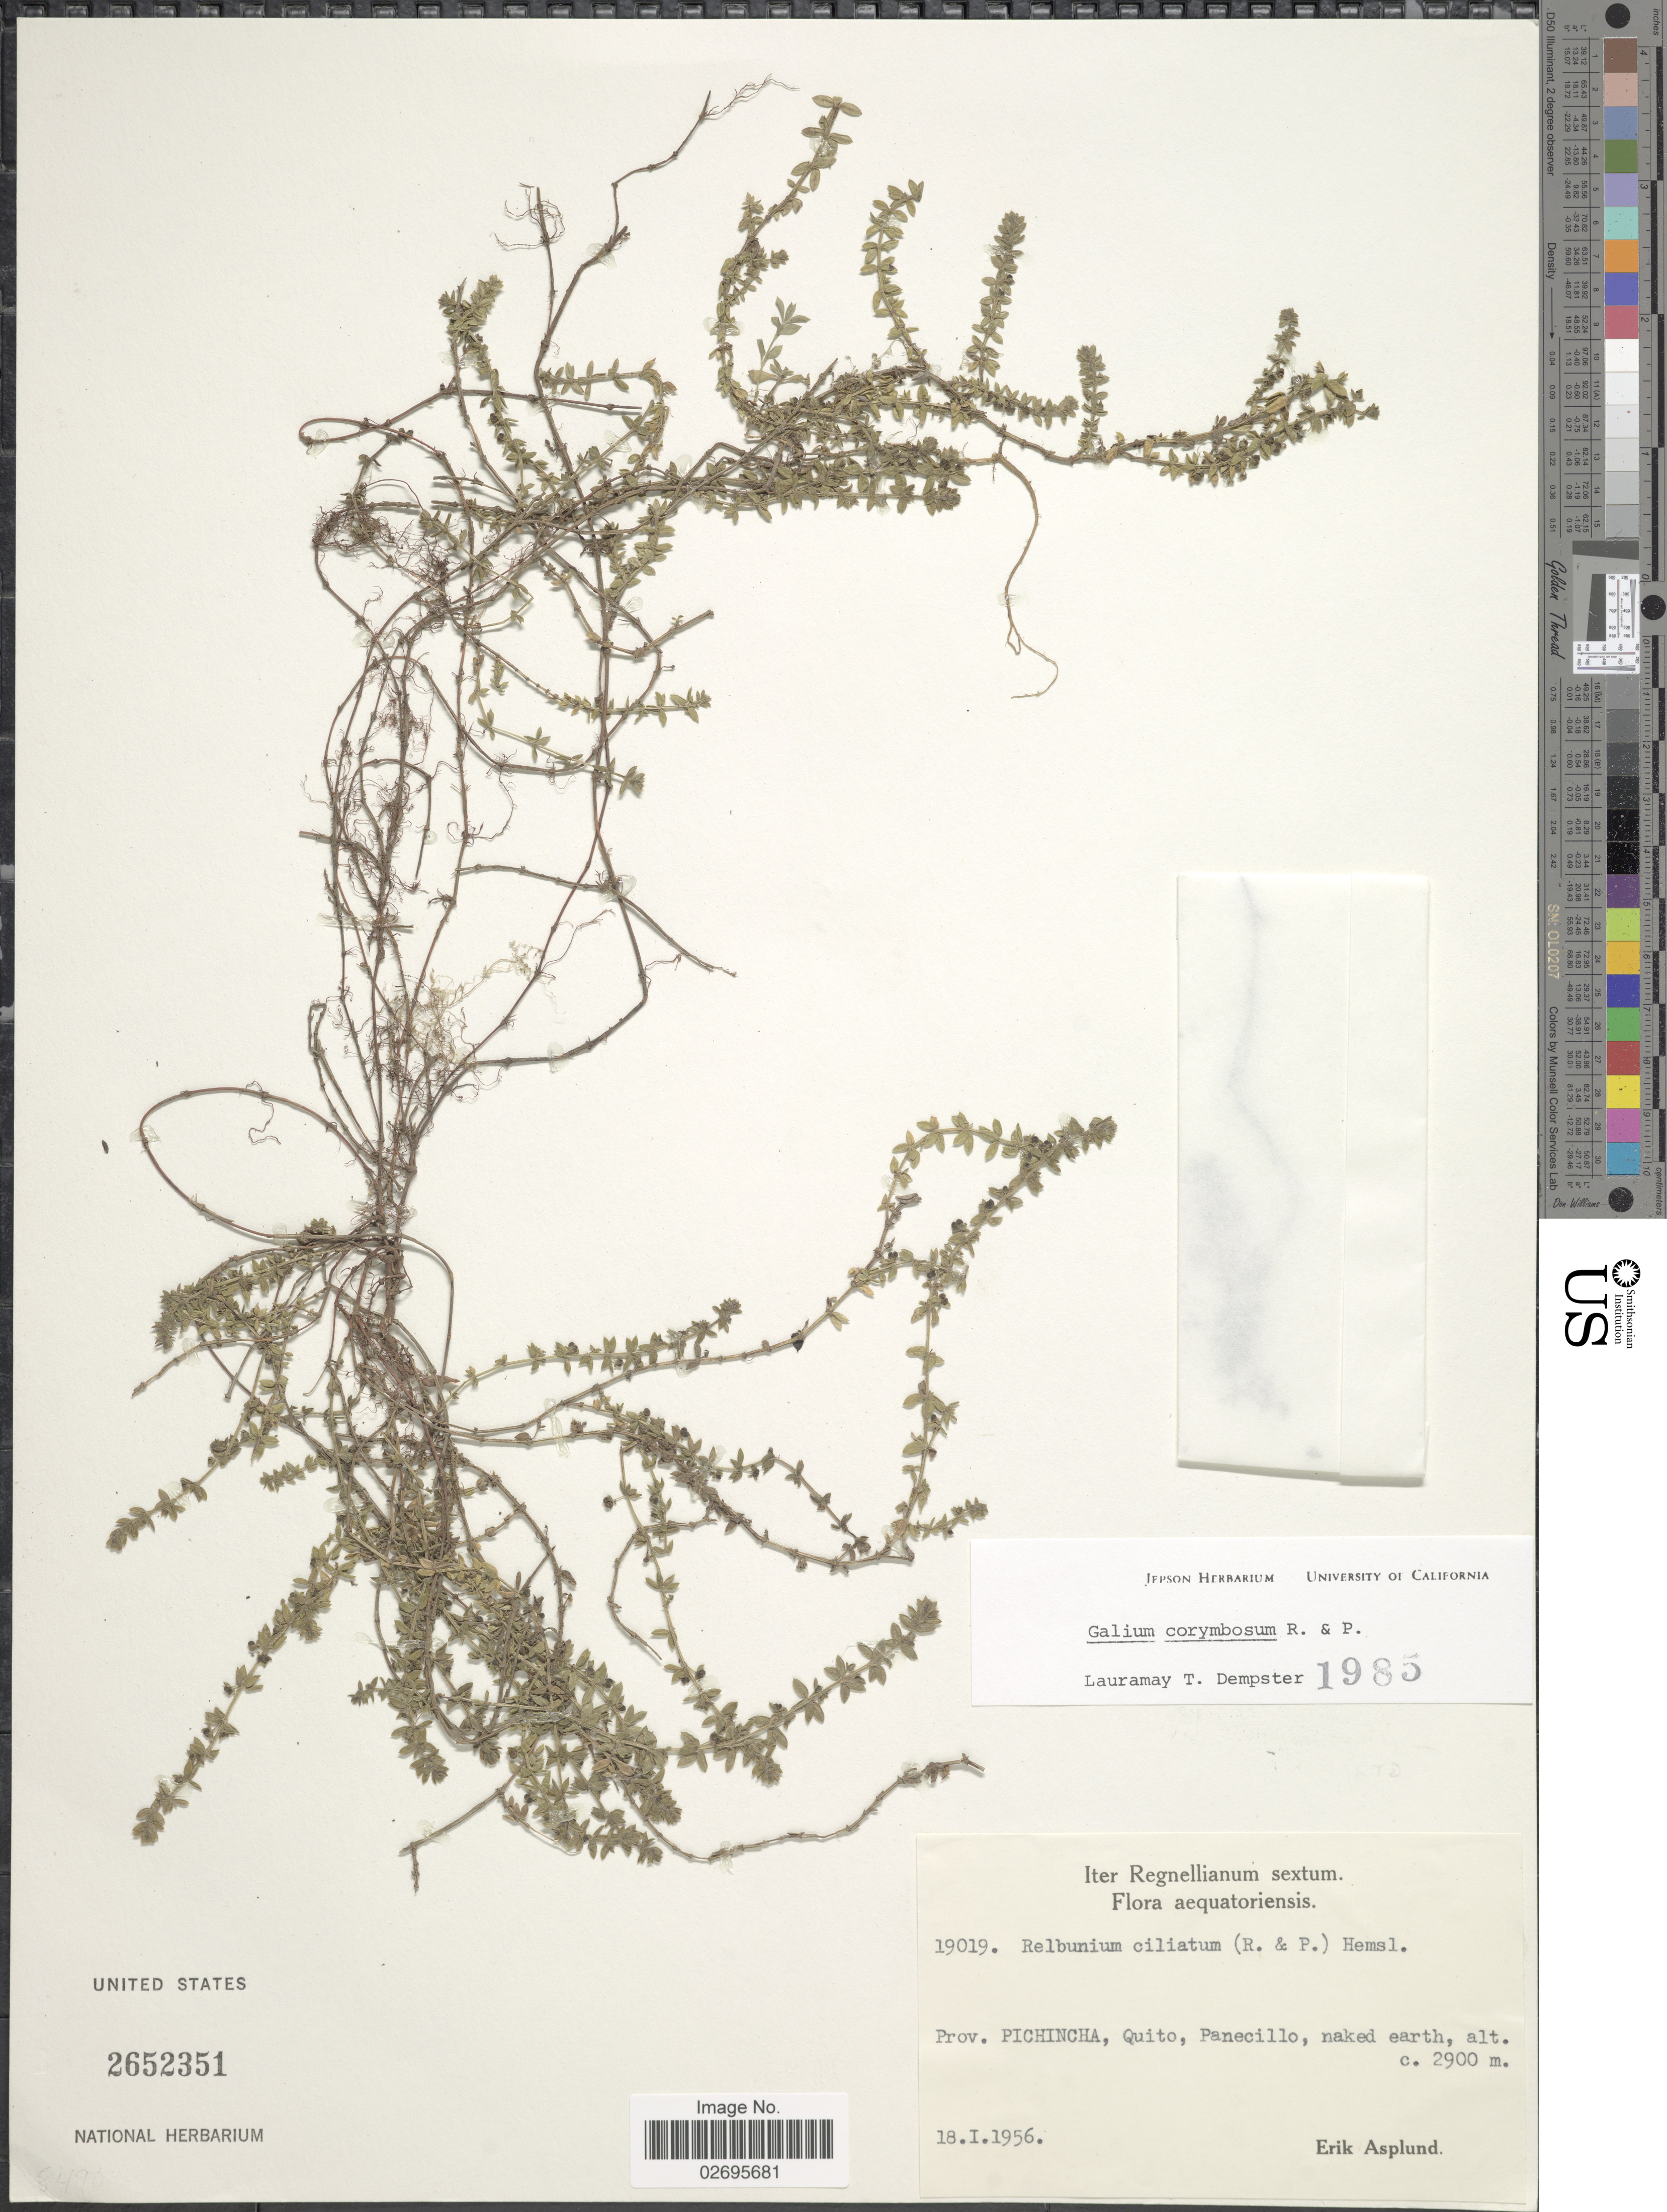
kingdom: Plantae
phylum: Tracheophyta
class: Magnoliopsida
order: Gentianales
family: Rubiaceae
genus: Galium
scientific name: Galium corymbosum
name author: Ruiz & Pav.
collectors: E. Asplund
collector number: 19019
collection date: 1956-01-18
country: Ecuador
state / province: Pichincha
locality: Prov. Pichincha, Quito, Penecillo, naked earth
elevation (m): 2900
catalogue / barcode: US 2652351